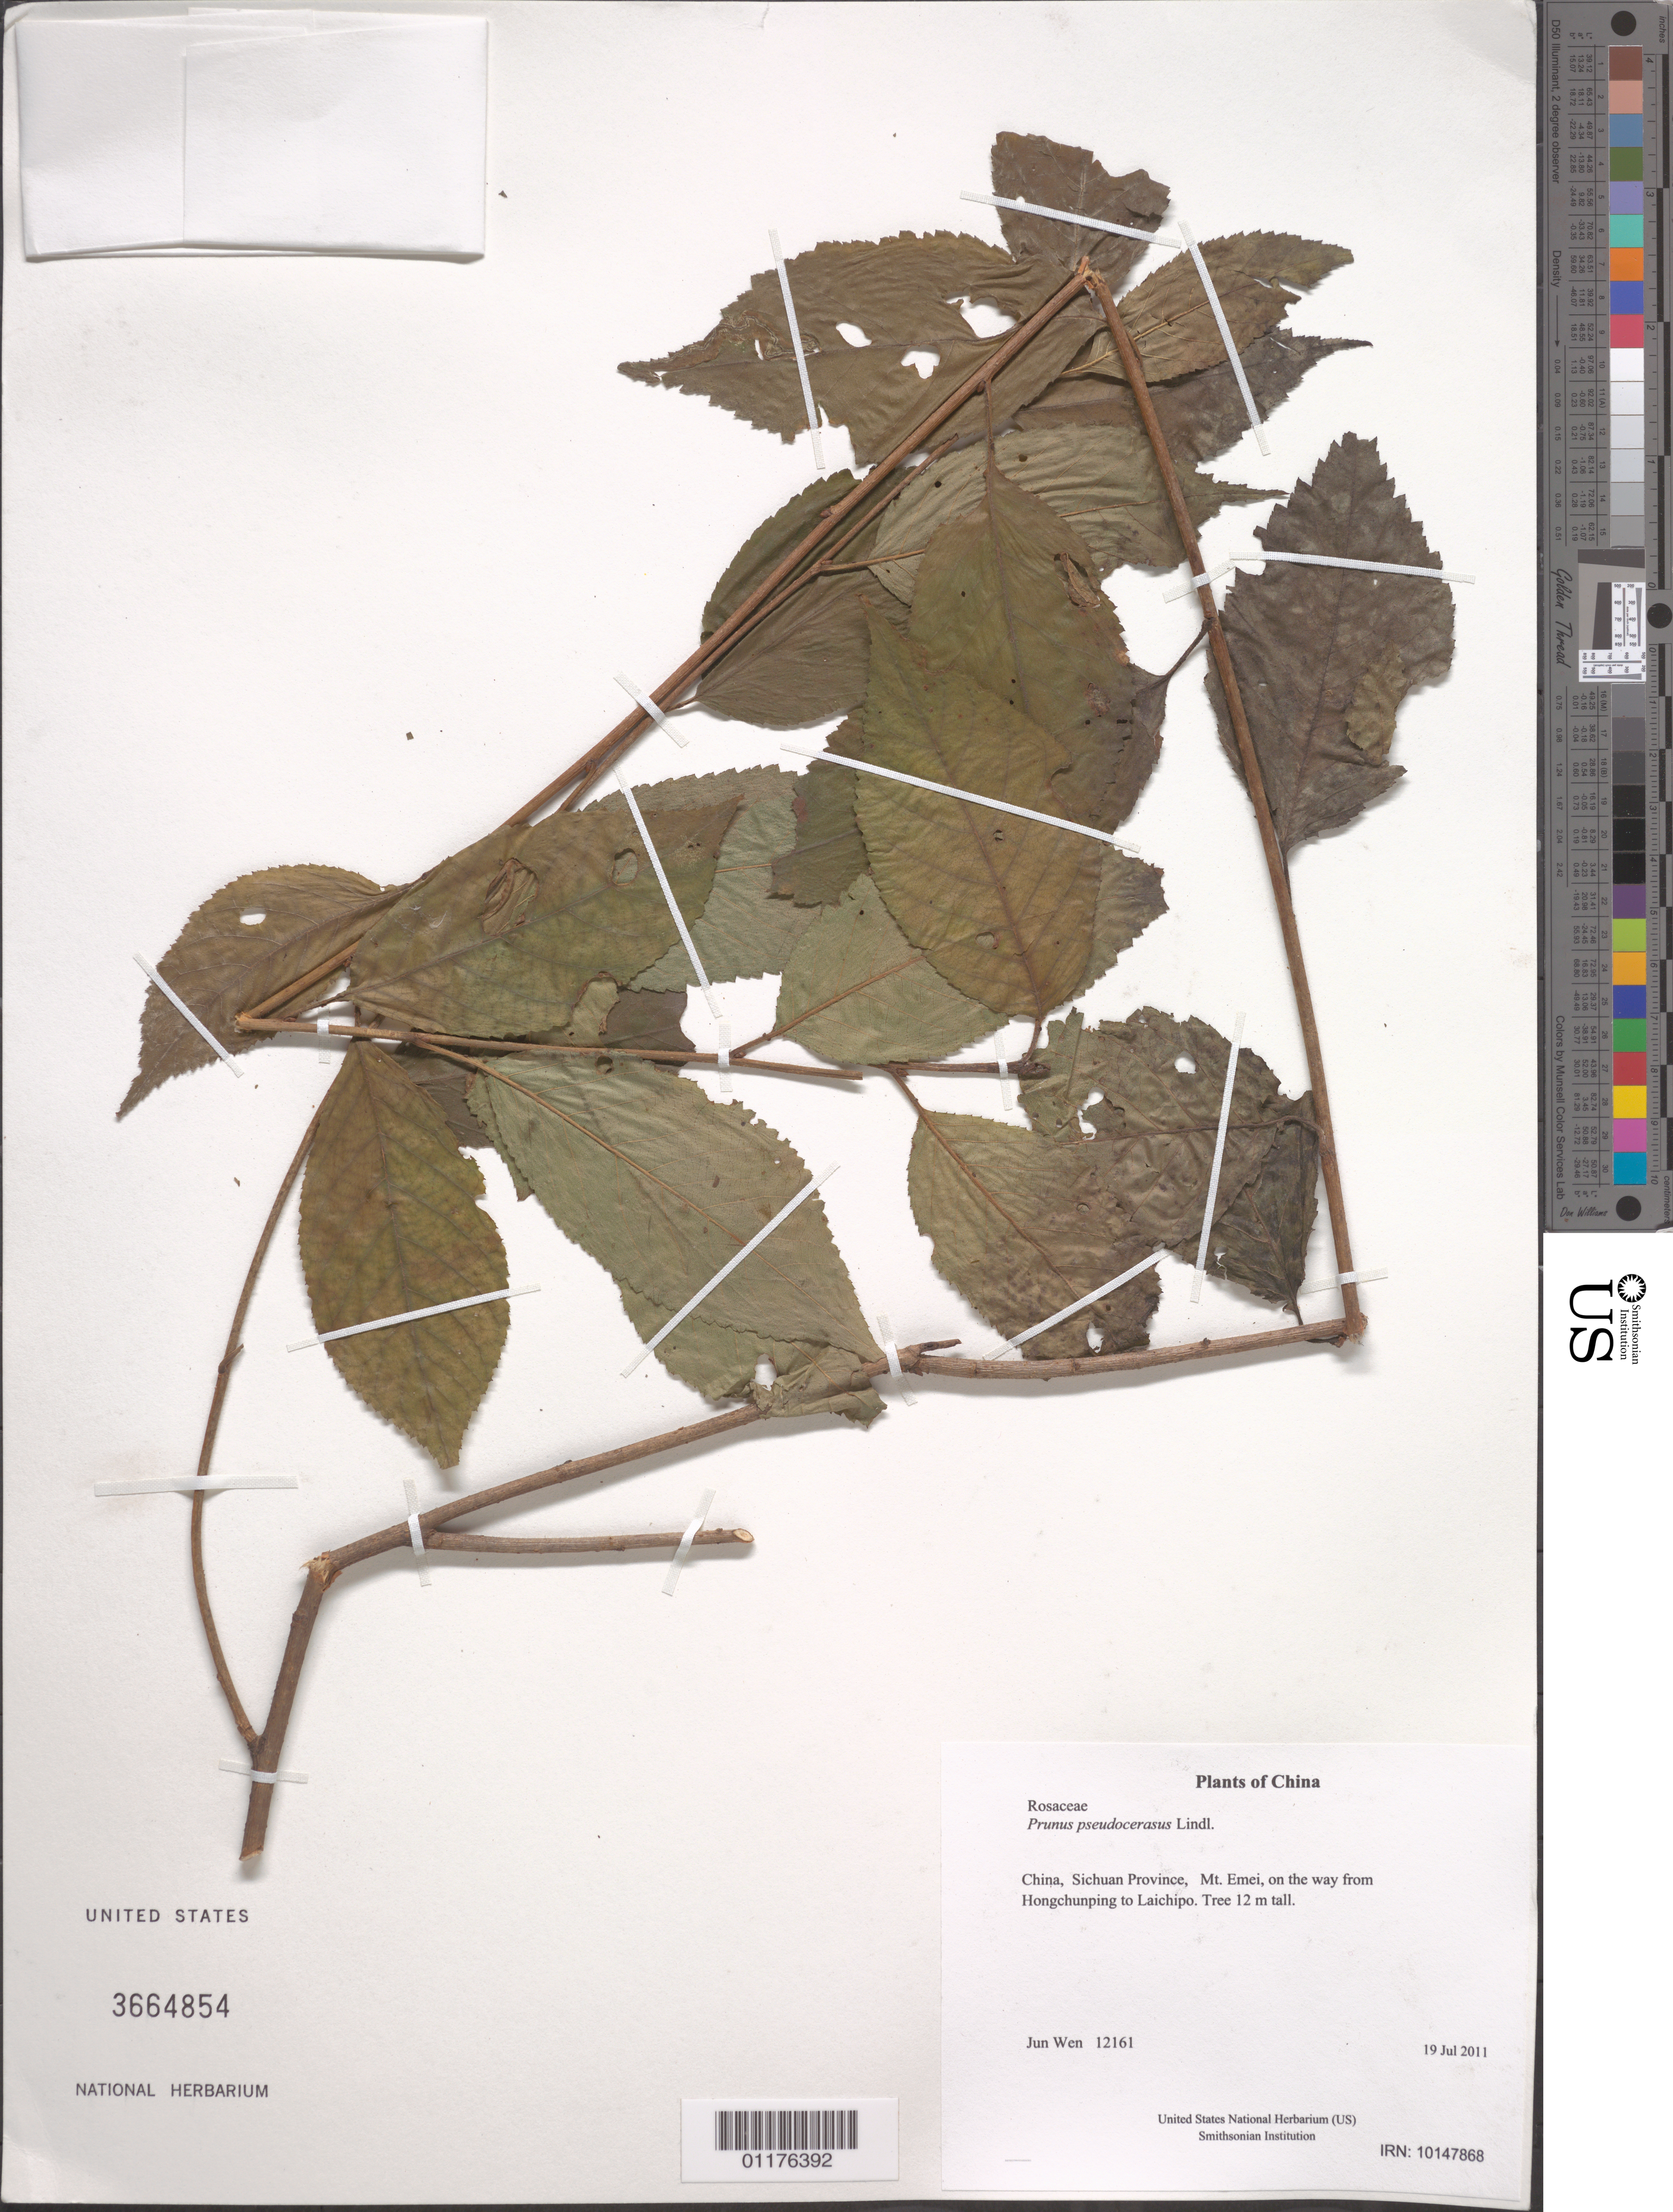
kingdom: Plantae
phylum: Tracheophyta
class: Magnoliopsida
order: Rosales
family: Rosaceae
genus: Prunus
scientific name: Prunus pseudocerasus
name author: Lindl.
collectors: J. Wen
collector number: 12161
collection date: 2011-07-19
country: China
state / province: Sichuan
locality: Mt. Emei, on the way from Hongchunping to Laichipo.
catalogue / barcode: US 3664854